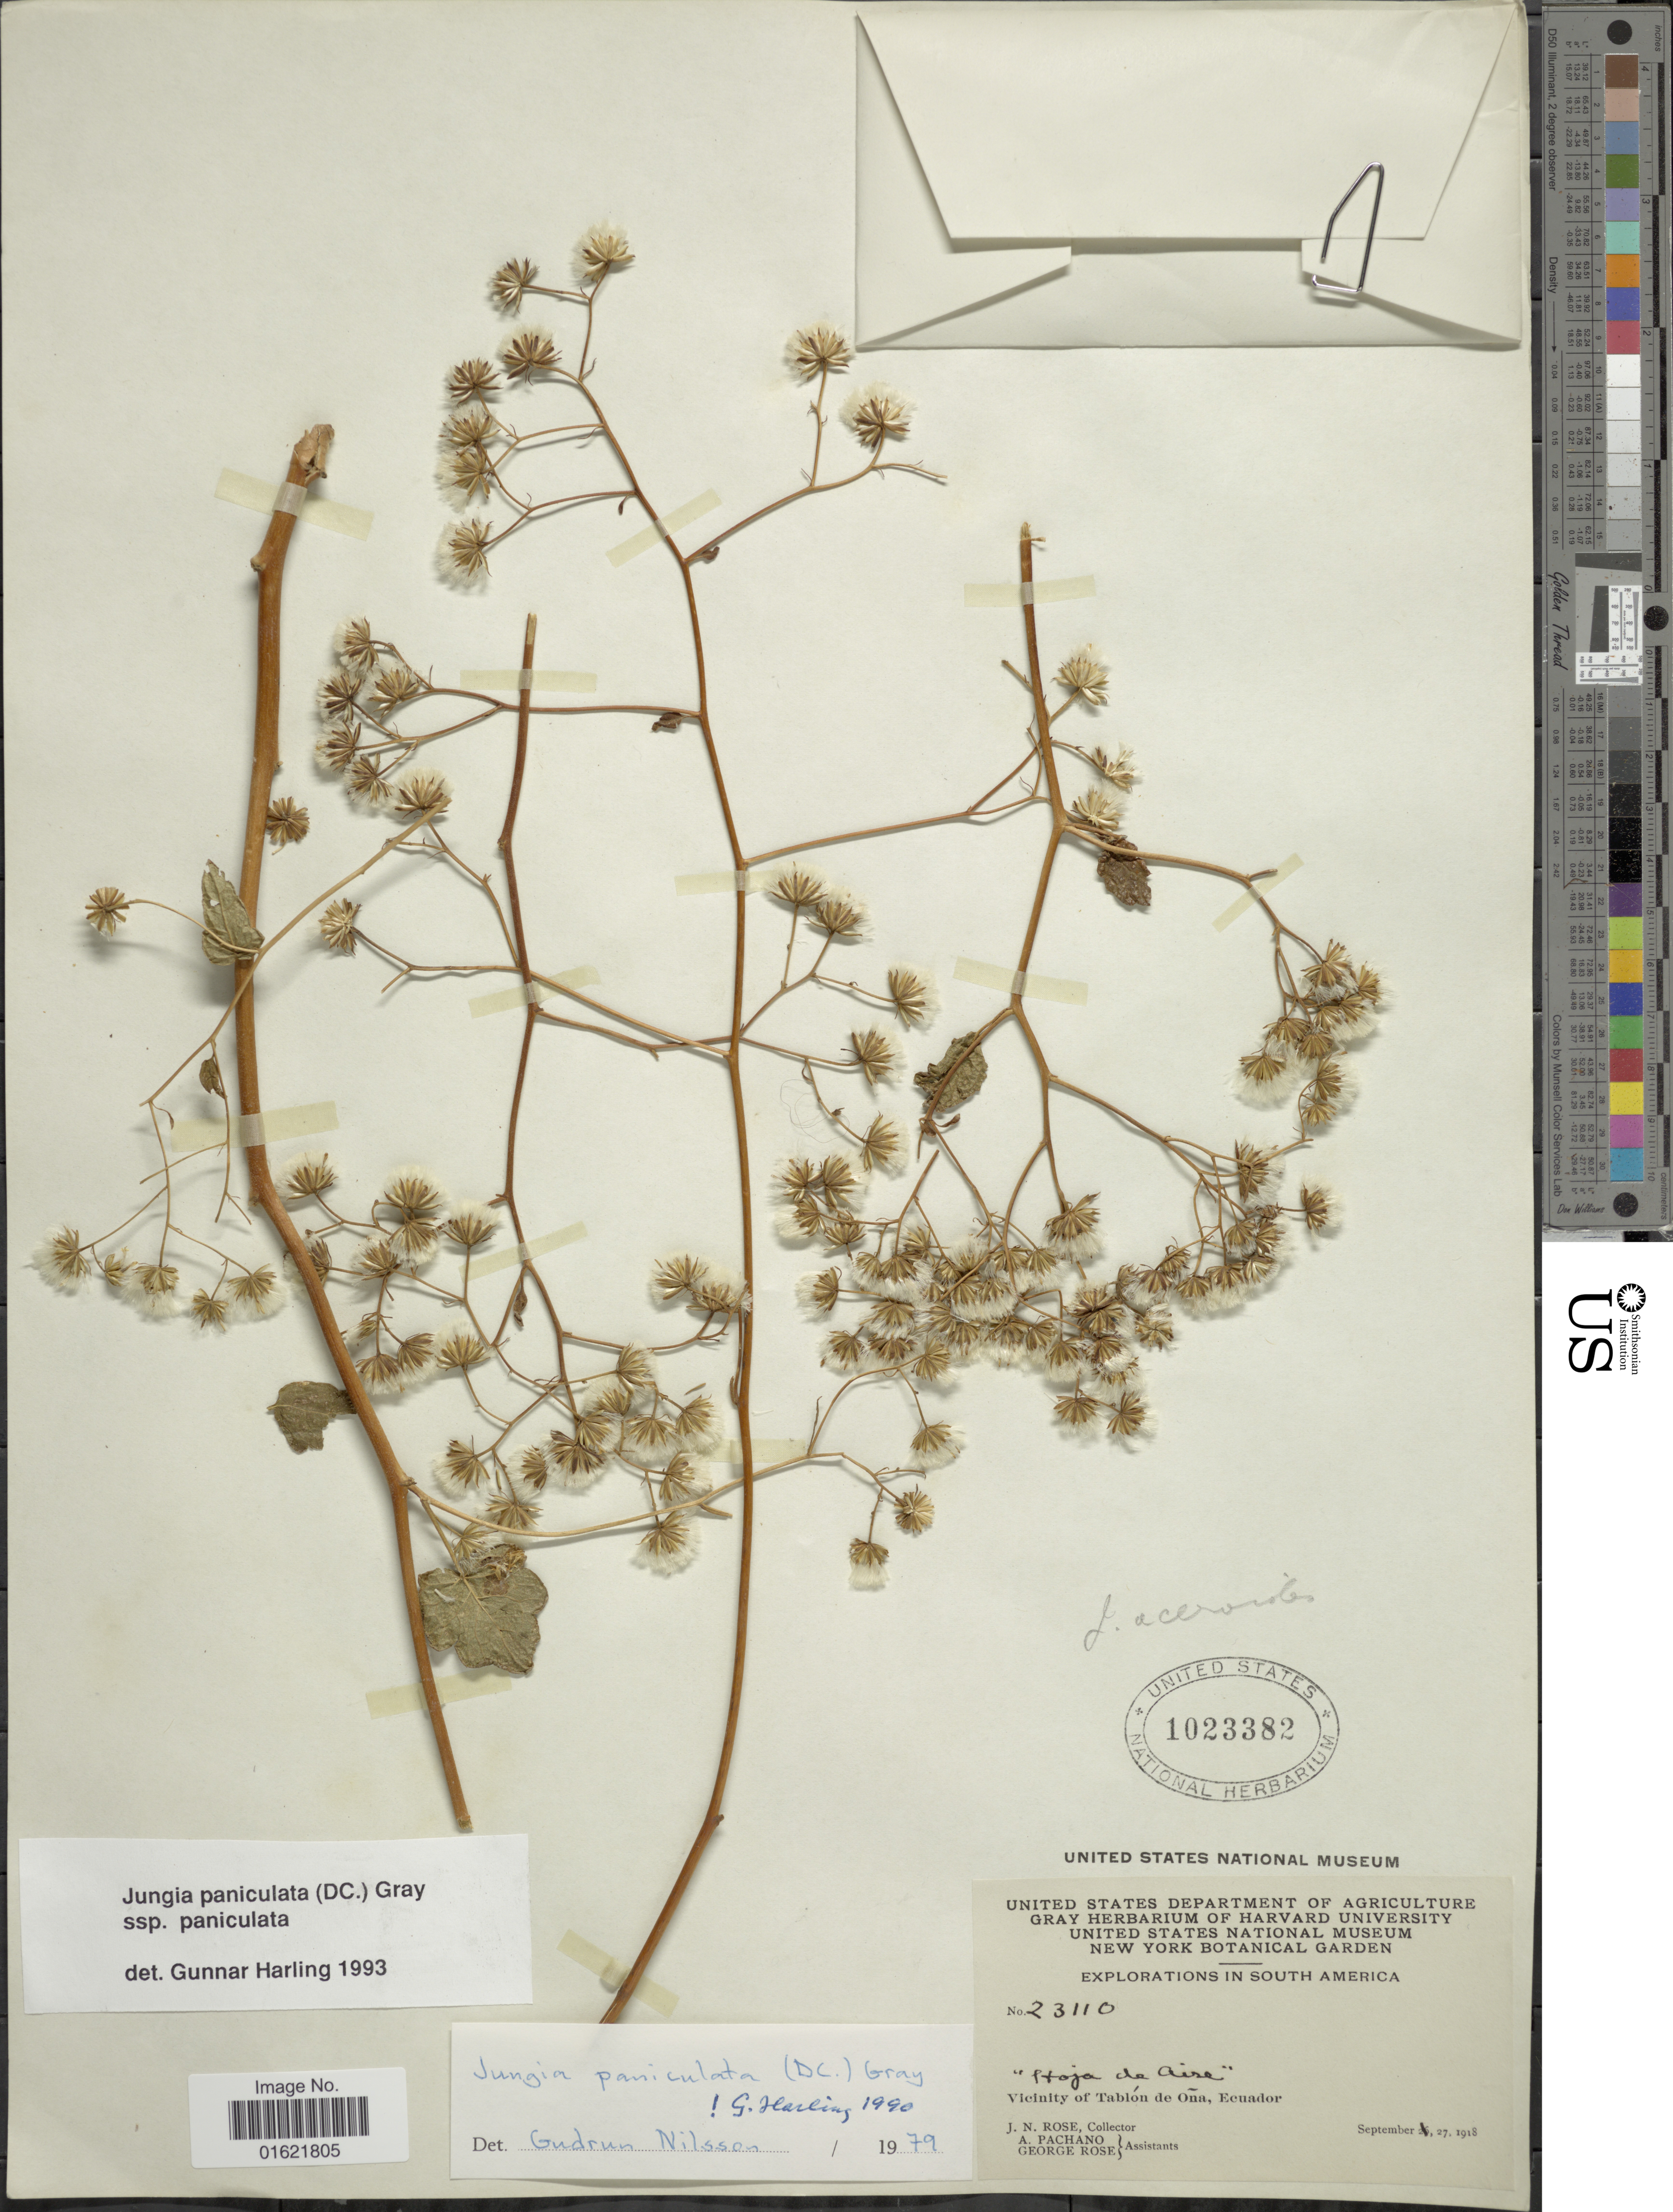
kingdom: Plantae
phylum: Tracheophyta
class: Magnoliopsida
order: Asterales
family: Asteraceae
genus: Jungia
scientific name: Jungia paniculata subsp. paniculata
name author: (DC.) A. Gray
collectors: J. N. Rose, A. Pachano & G. Rose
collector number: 23110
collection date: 1918-09-27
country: Ecuador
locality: Hoja de Aize, Vicinity of Tablon de Ona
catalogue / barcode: US 1023382